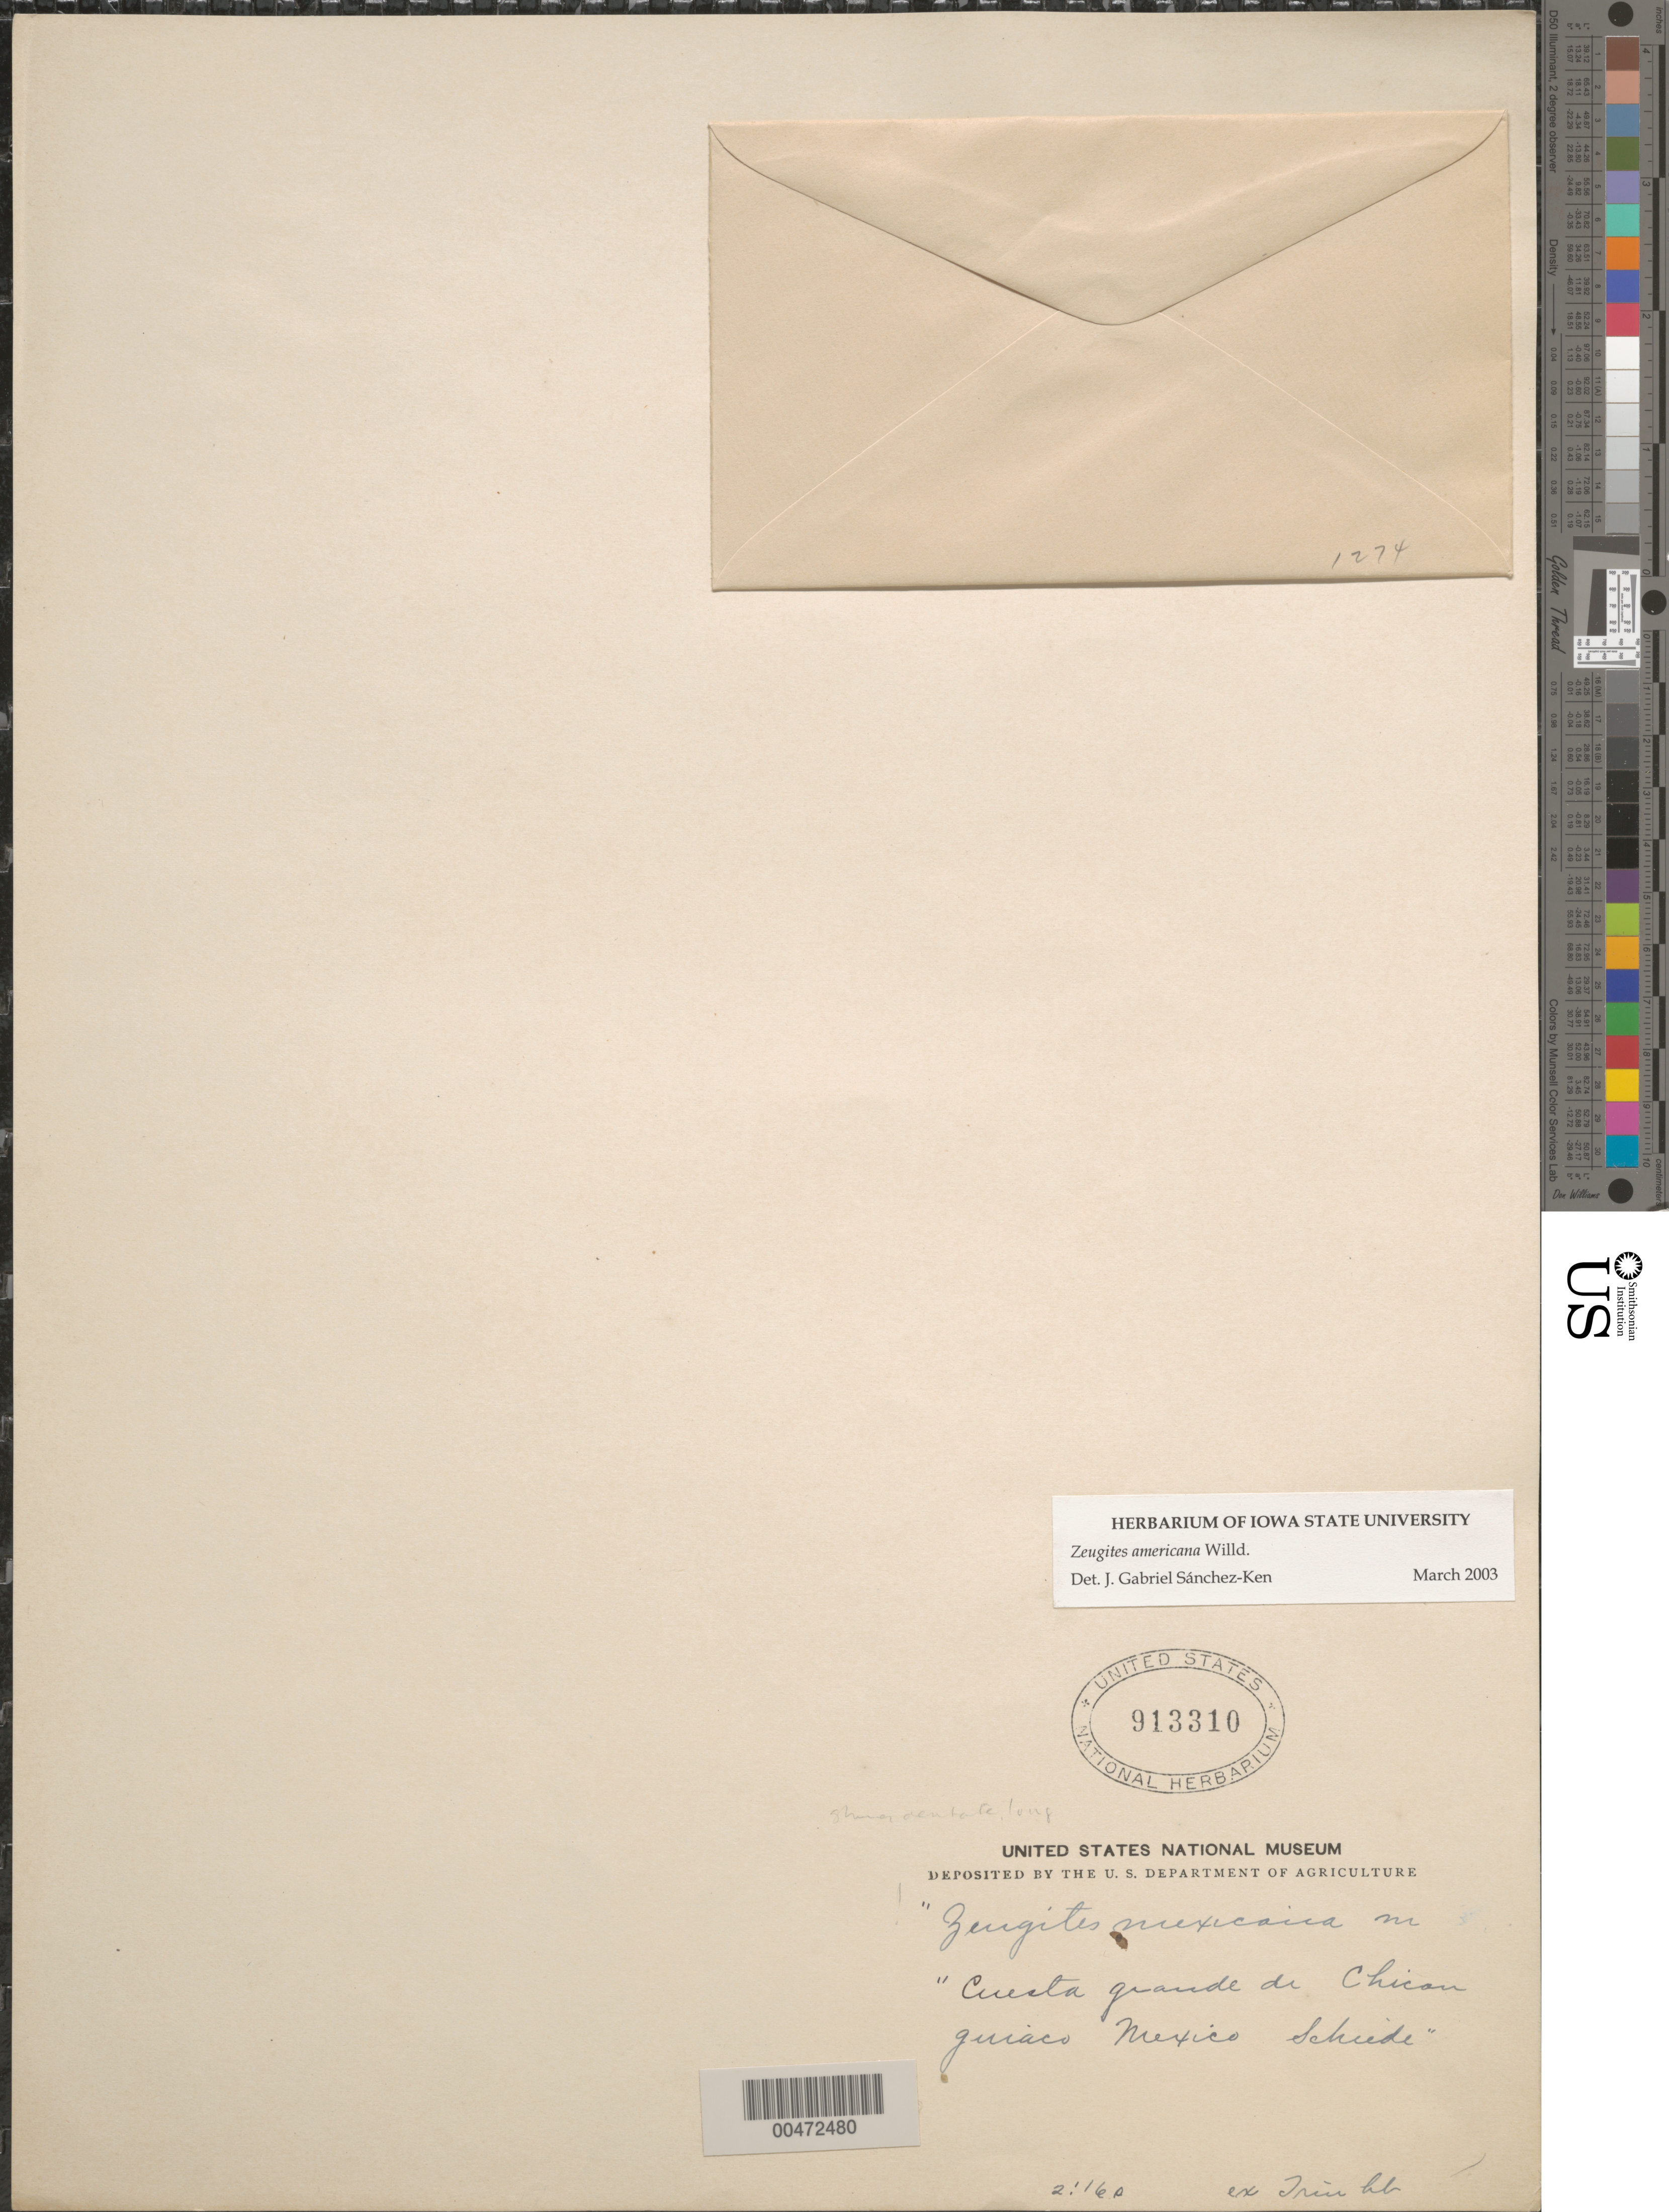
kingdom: Plantae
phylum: Tracheophyta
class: Liliopsida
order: Poales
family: Poaceae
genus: Zeugites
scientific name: Zeugites americanus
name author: Willd.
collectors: C. J. W. Schiede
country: Mexico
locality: Cuesta Grande de Chicanguiaco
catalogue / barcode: US 913310